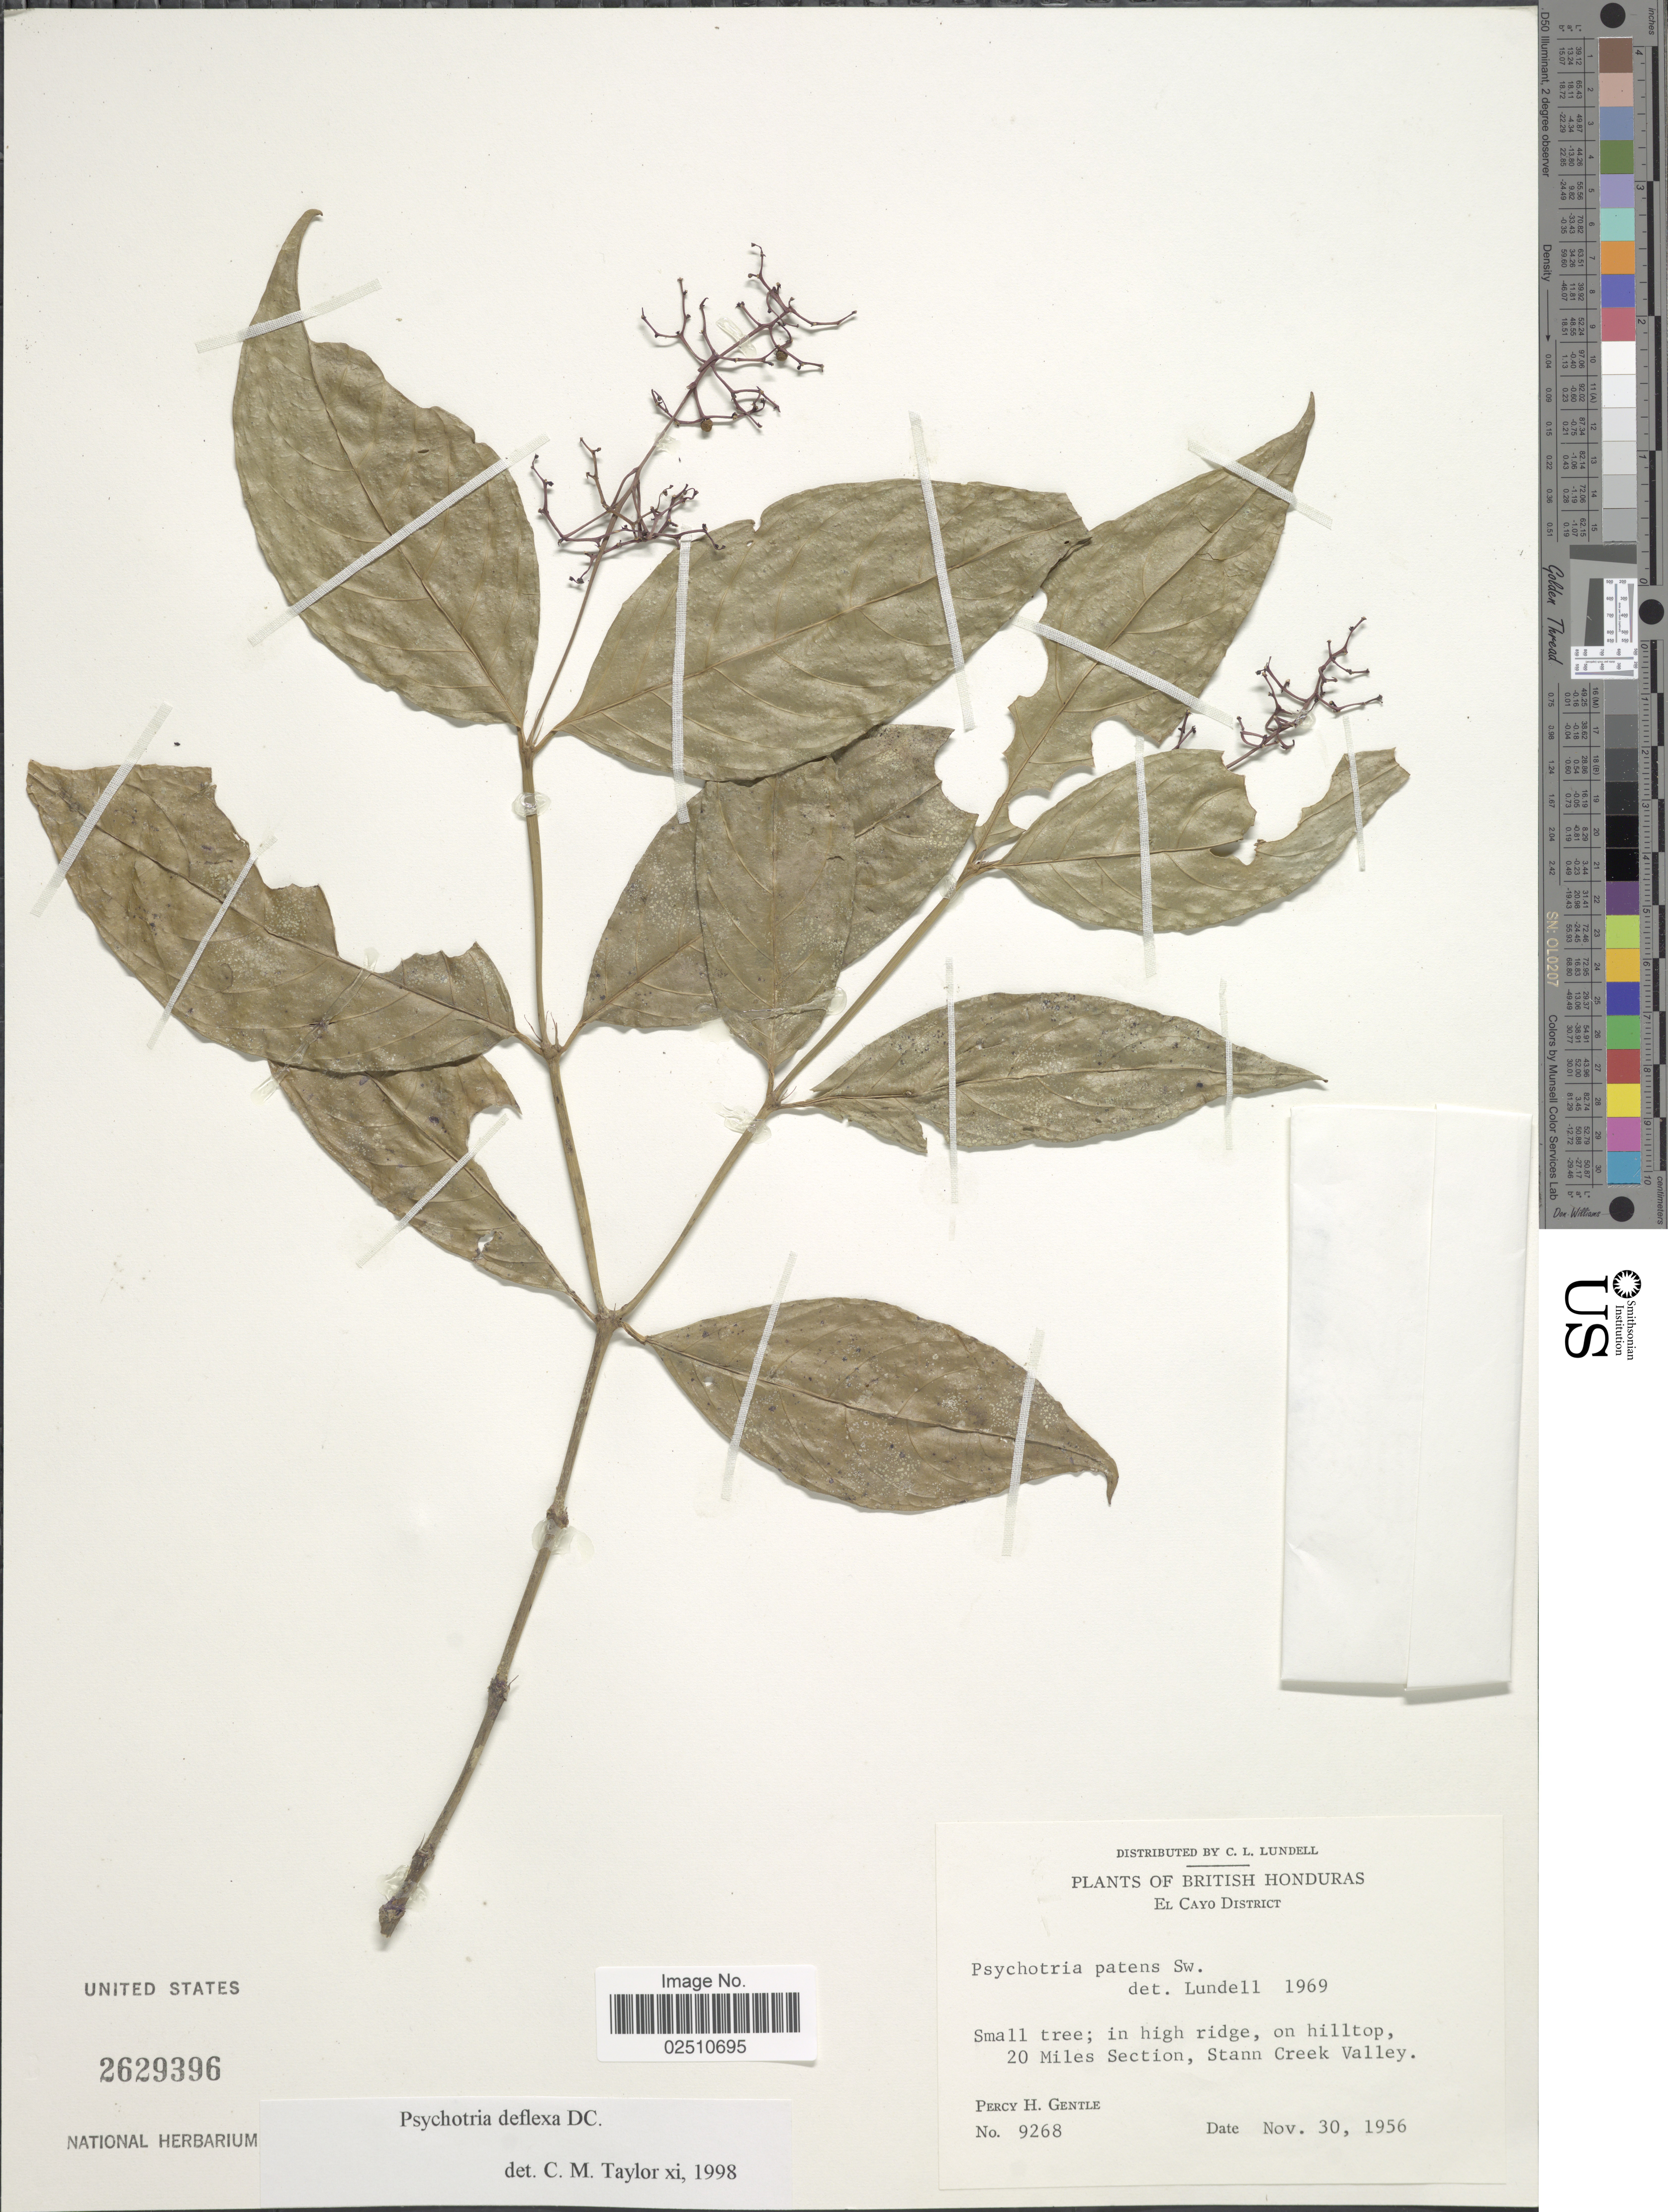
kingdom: Plantae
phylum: Tracheophyta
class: Magnoliopsida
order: Gentianales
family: Rubiaceae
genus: Psychotria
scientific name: Psychotria deflexa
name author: DC.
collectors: P. H. Gentle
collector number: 9268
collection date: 1956-11-30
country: Belize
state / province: Cayo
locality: British Honduras, 20 Miles Section, Stann Creek Valley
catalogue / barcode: US 2629396